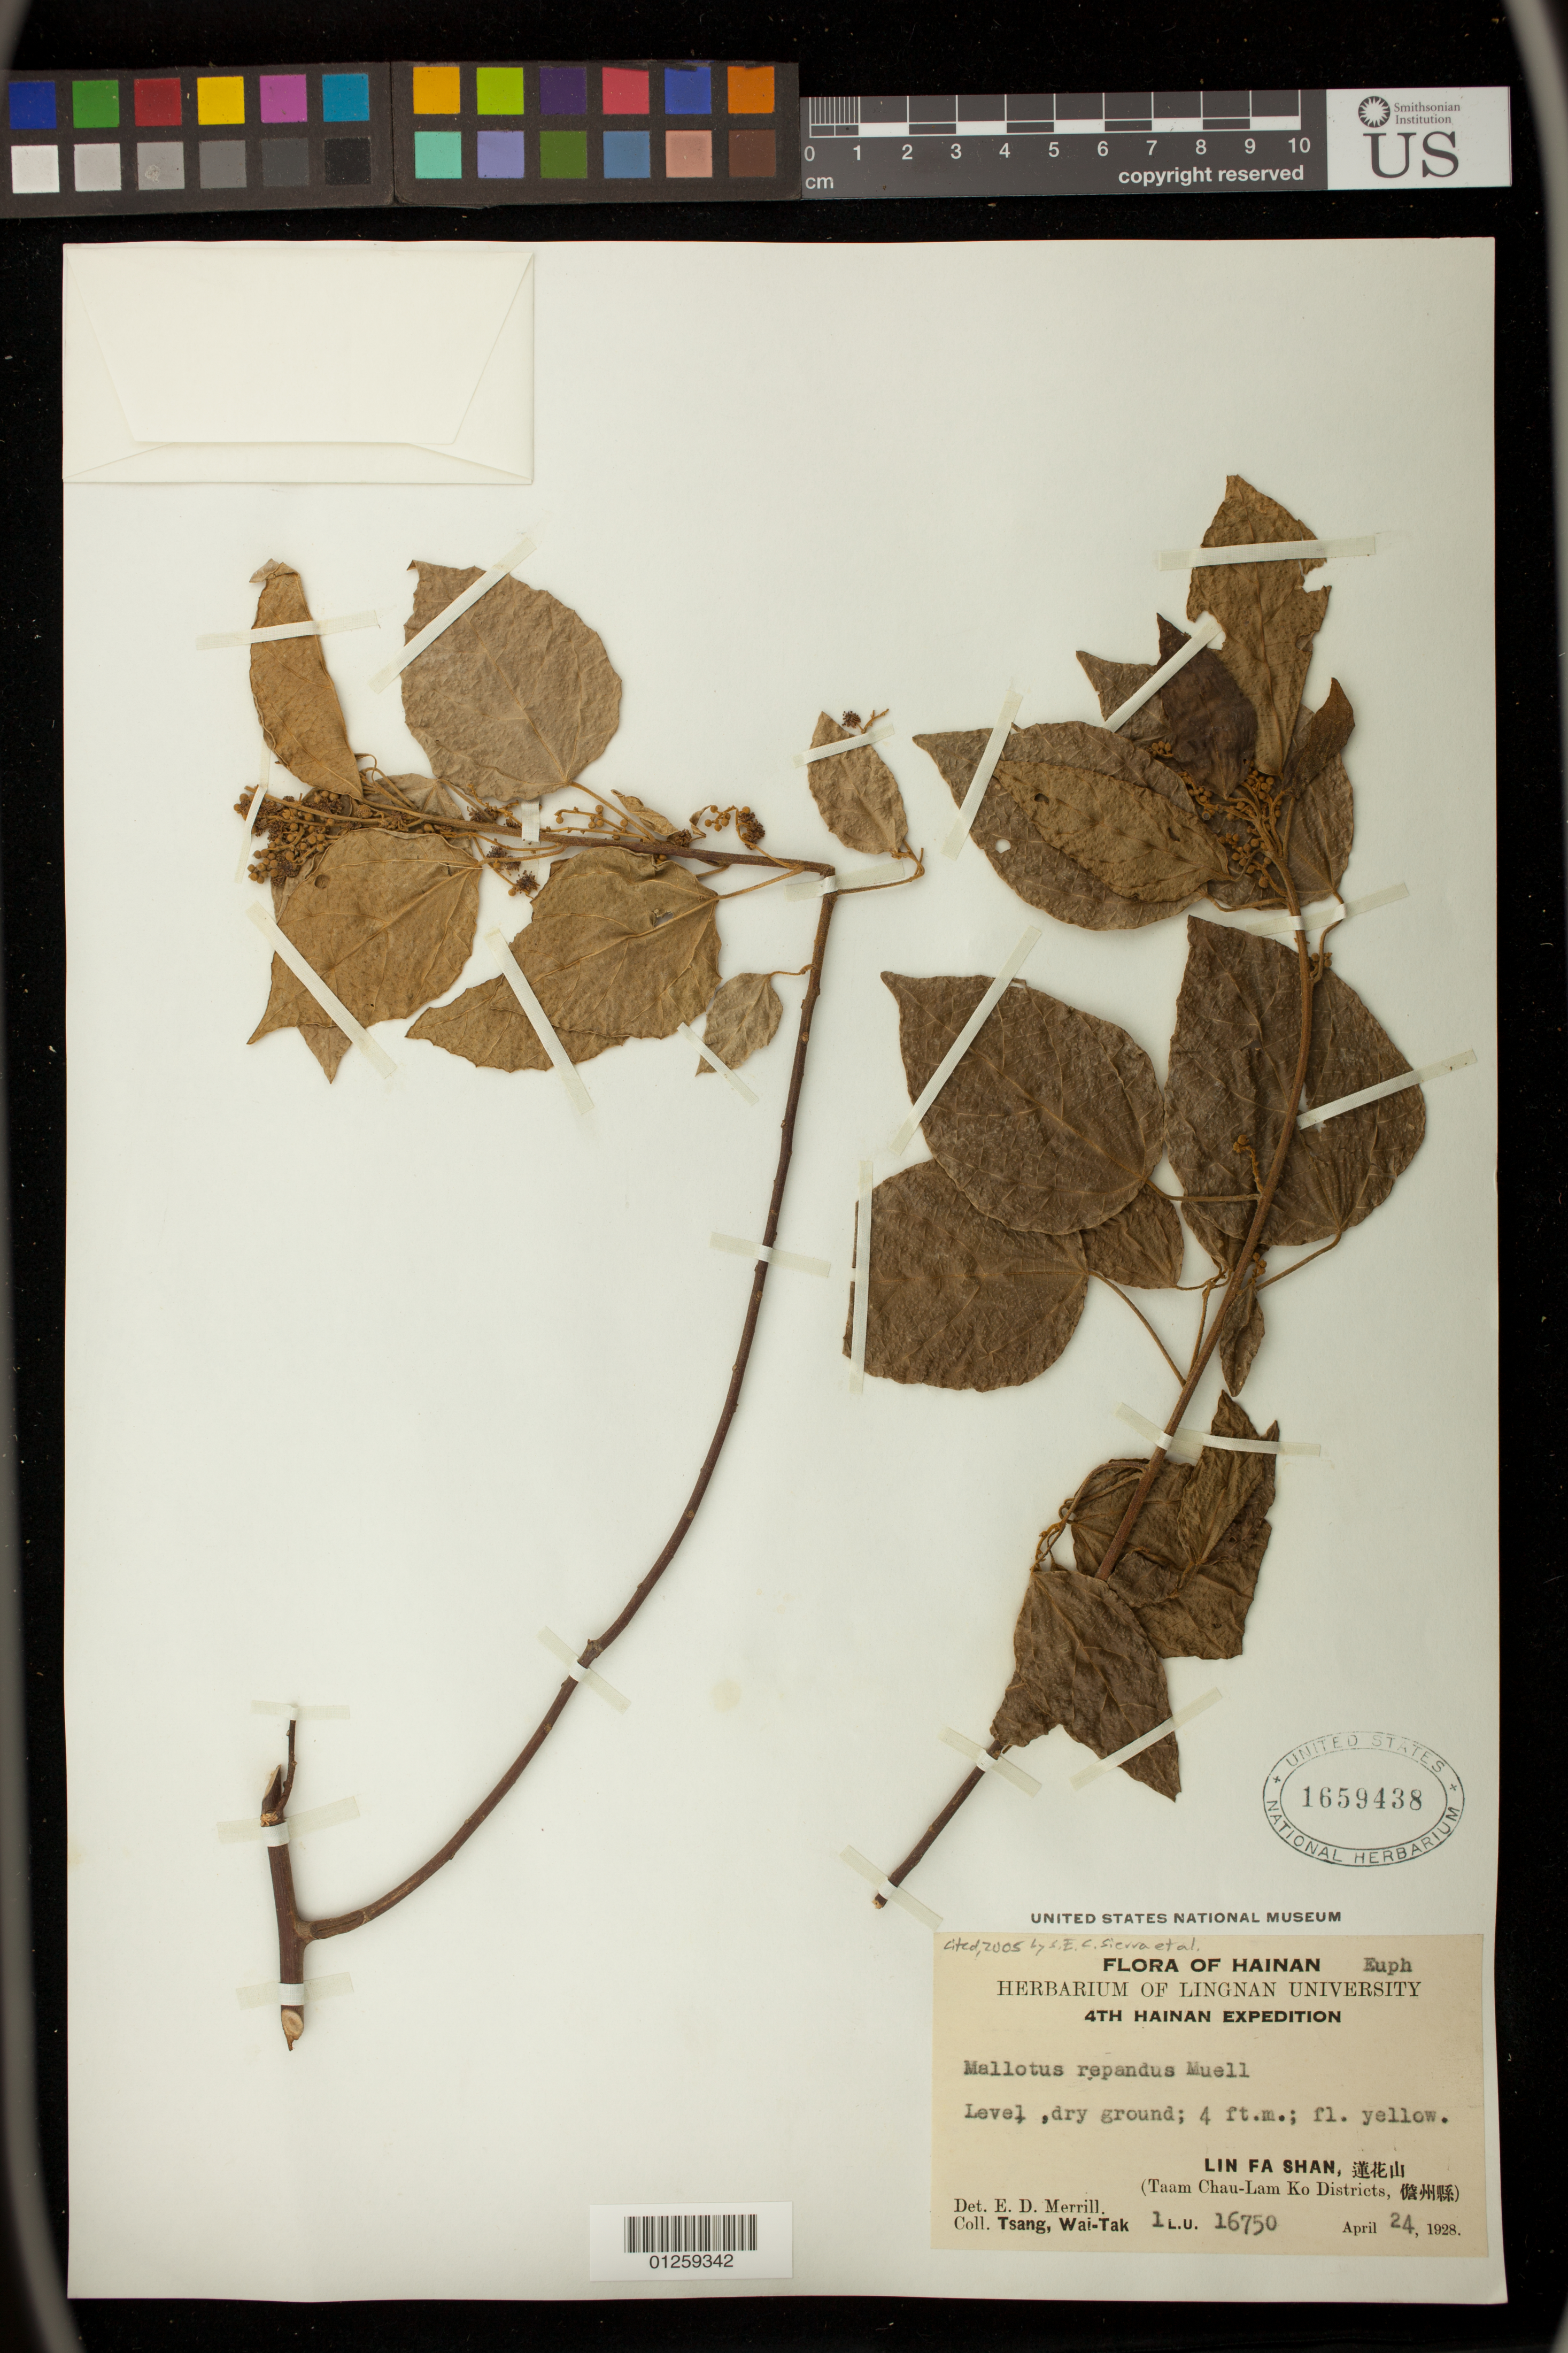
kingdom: Plantae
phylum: Tracheophyta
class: Magnoliopsida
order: Malpighiales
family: Euphorbiaceae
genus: Mallotus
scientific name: Mallotus repandus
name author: (Rottler) Müll. Arg.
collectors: W. T. Tsang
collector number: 16750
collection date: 1928-04-24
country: China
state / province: Hainan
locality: Lin Fa Shan,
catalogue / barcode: US 1659438